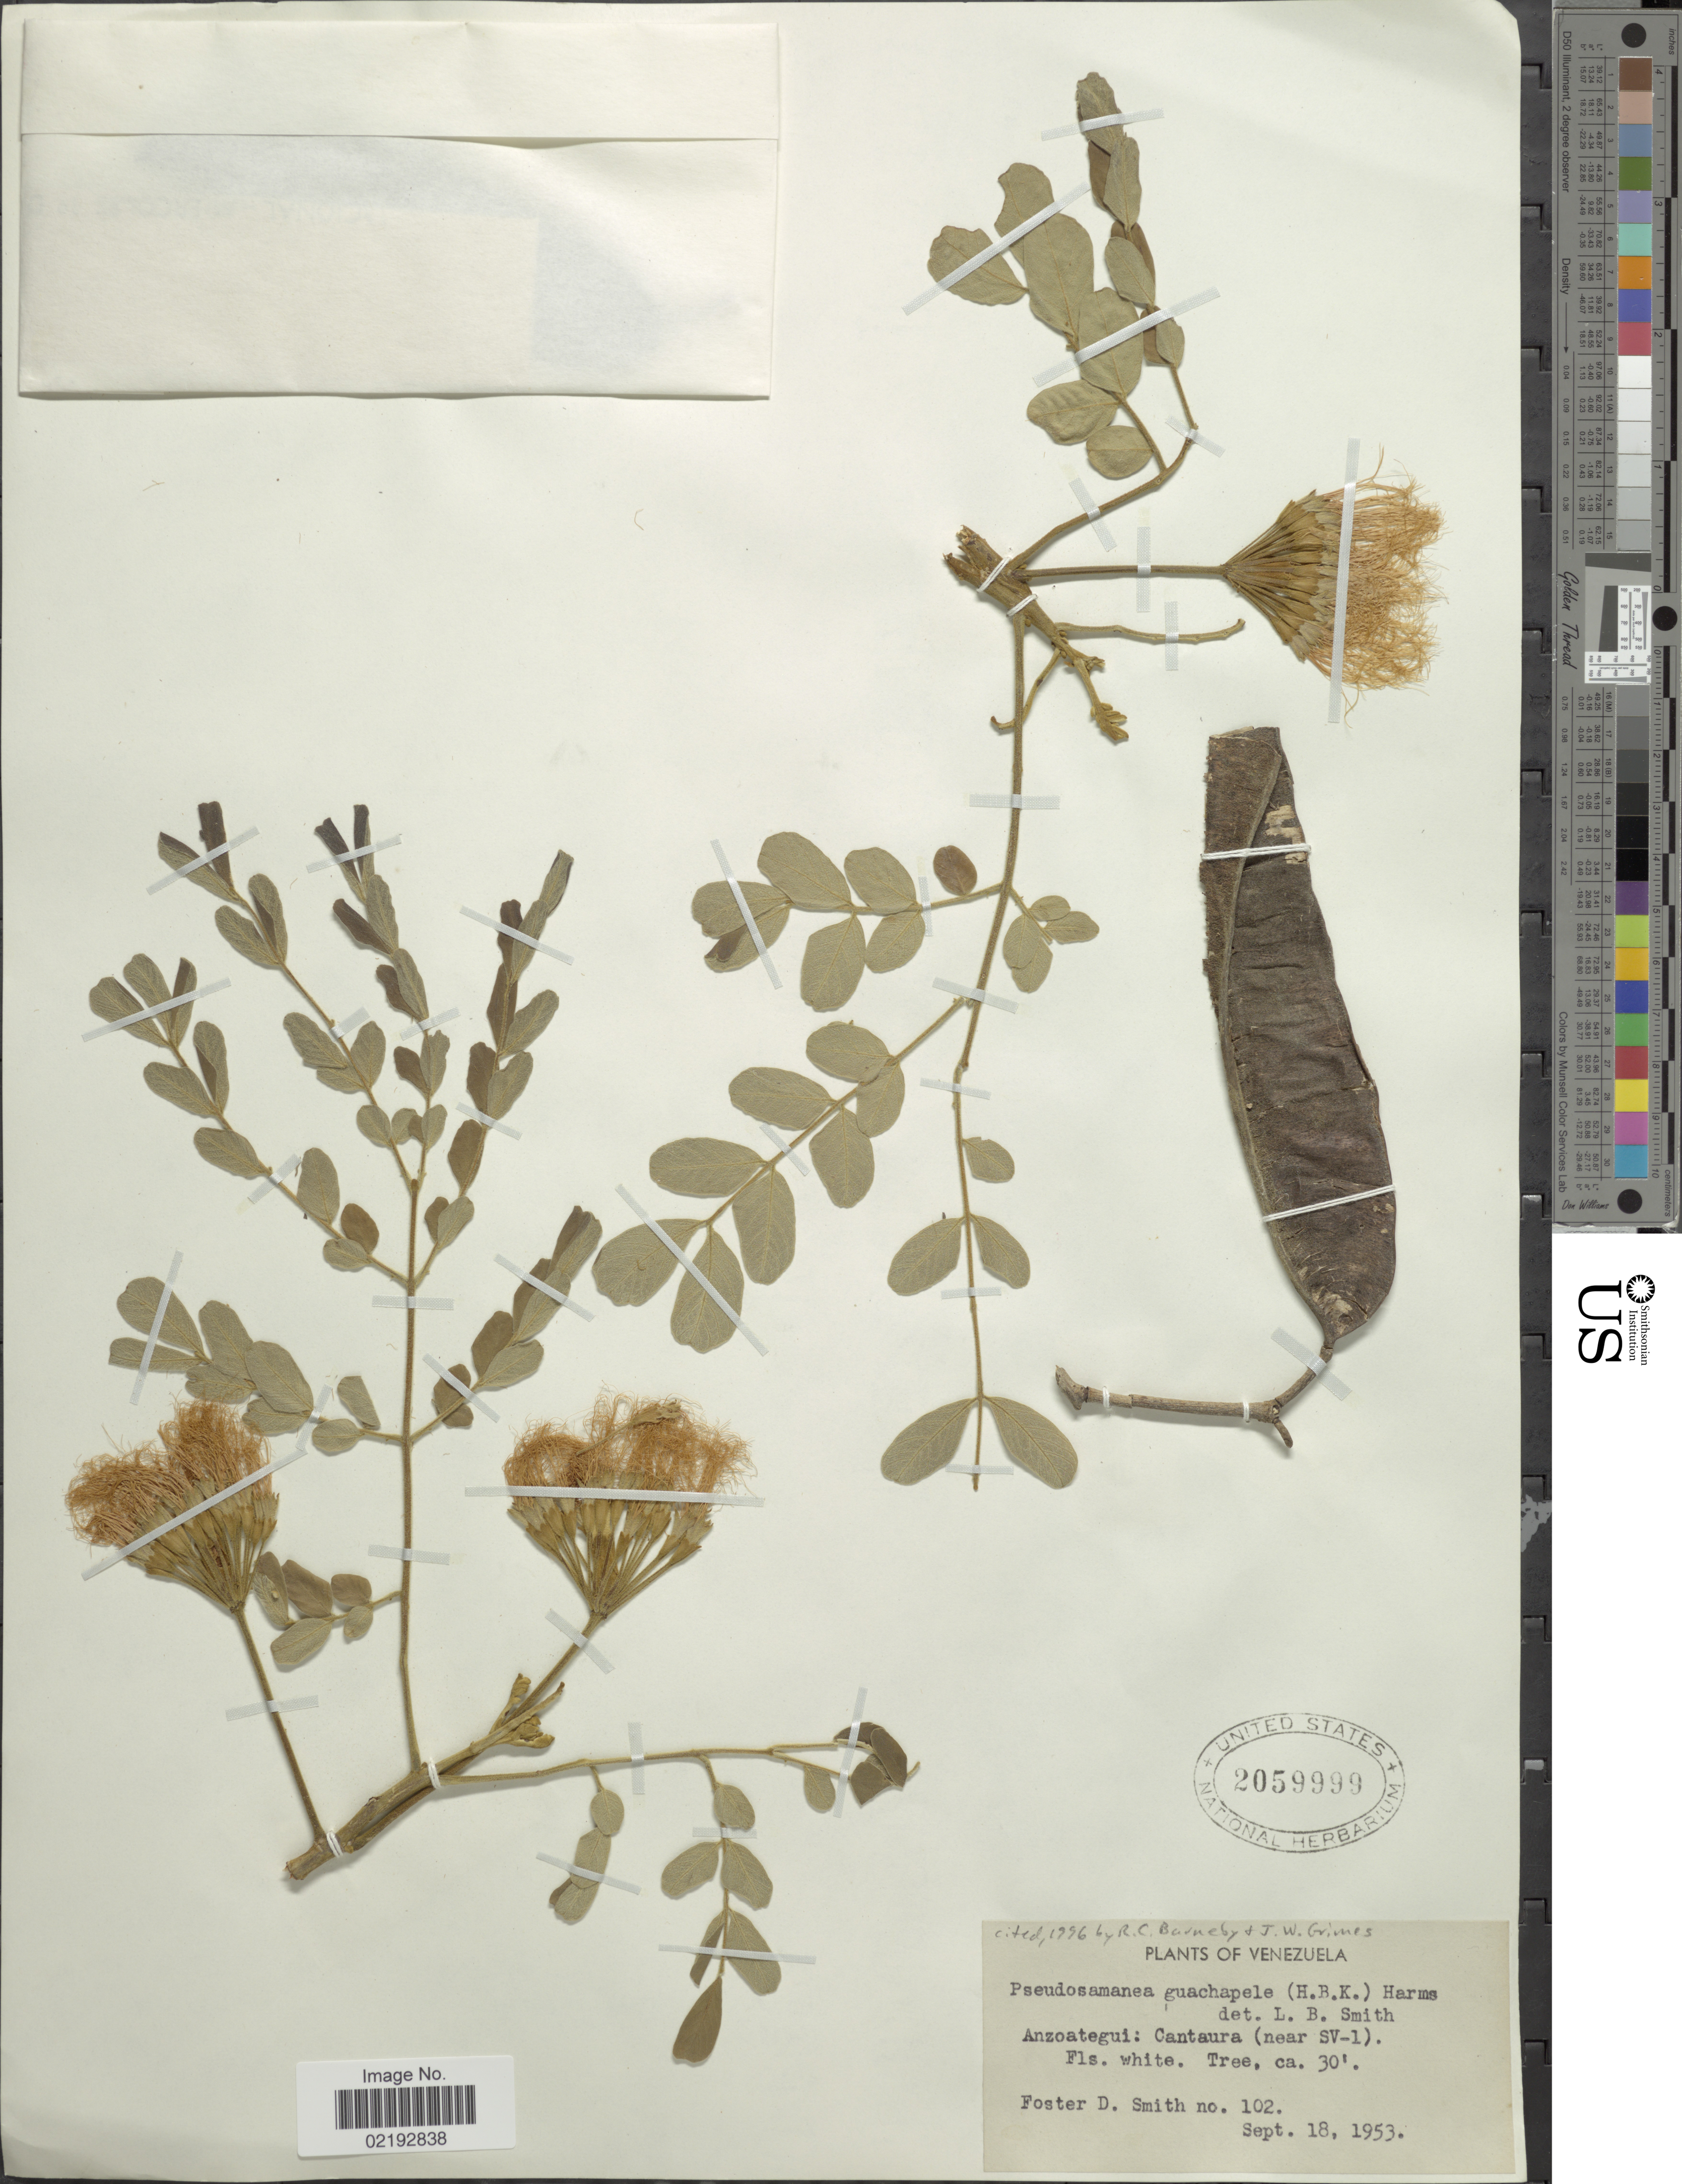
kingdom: Plantae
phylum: Tracheophyta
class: Magnoliopsida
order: Fabales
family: Fabaceae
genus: Pseudosamanea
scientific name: Pseudosamanea guachapele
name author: (Kunth) Harms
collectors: F. Smith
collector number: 102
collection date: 1953-09-18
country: Venezuela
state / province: Anzoategui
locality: Cantaura (near SV-1)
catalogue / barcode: US 2059999